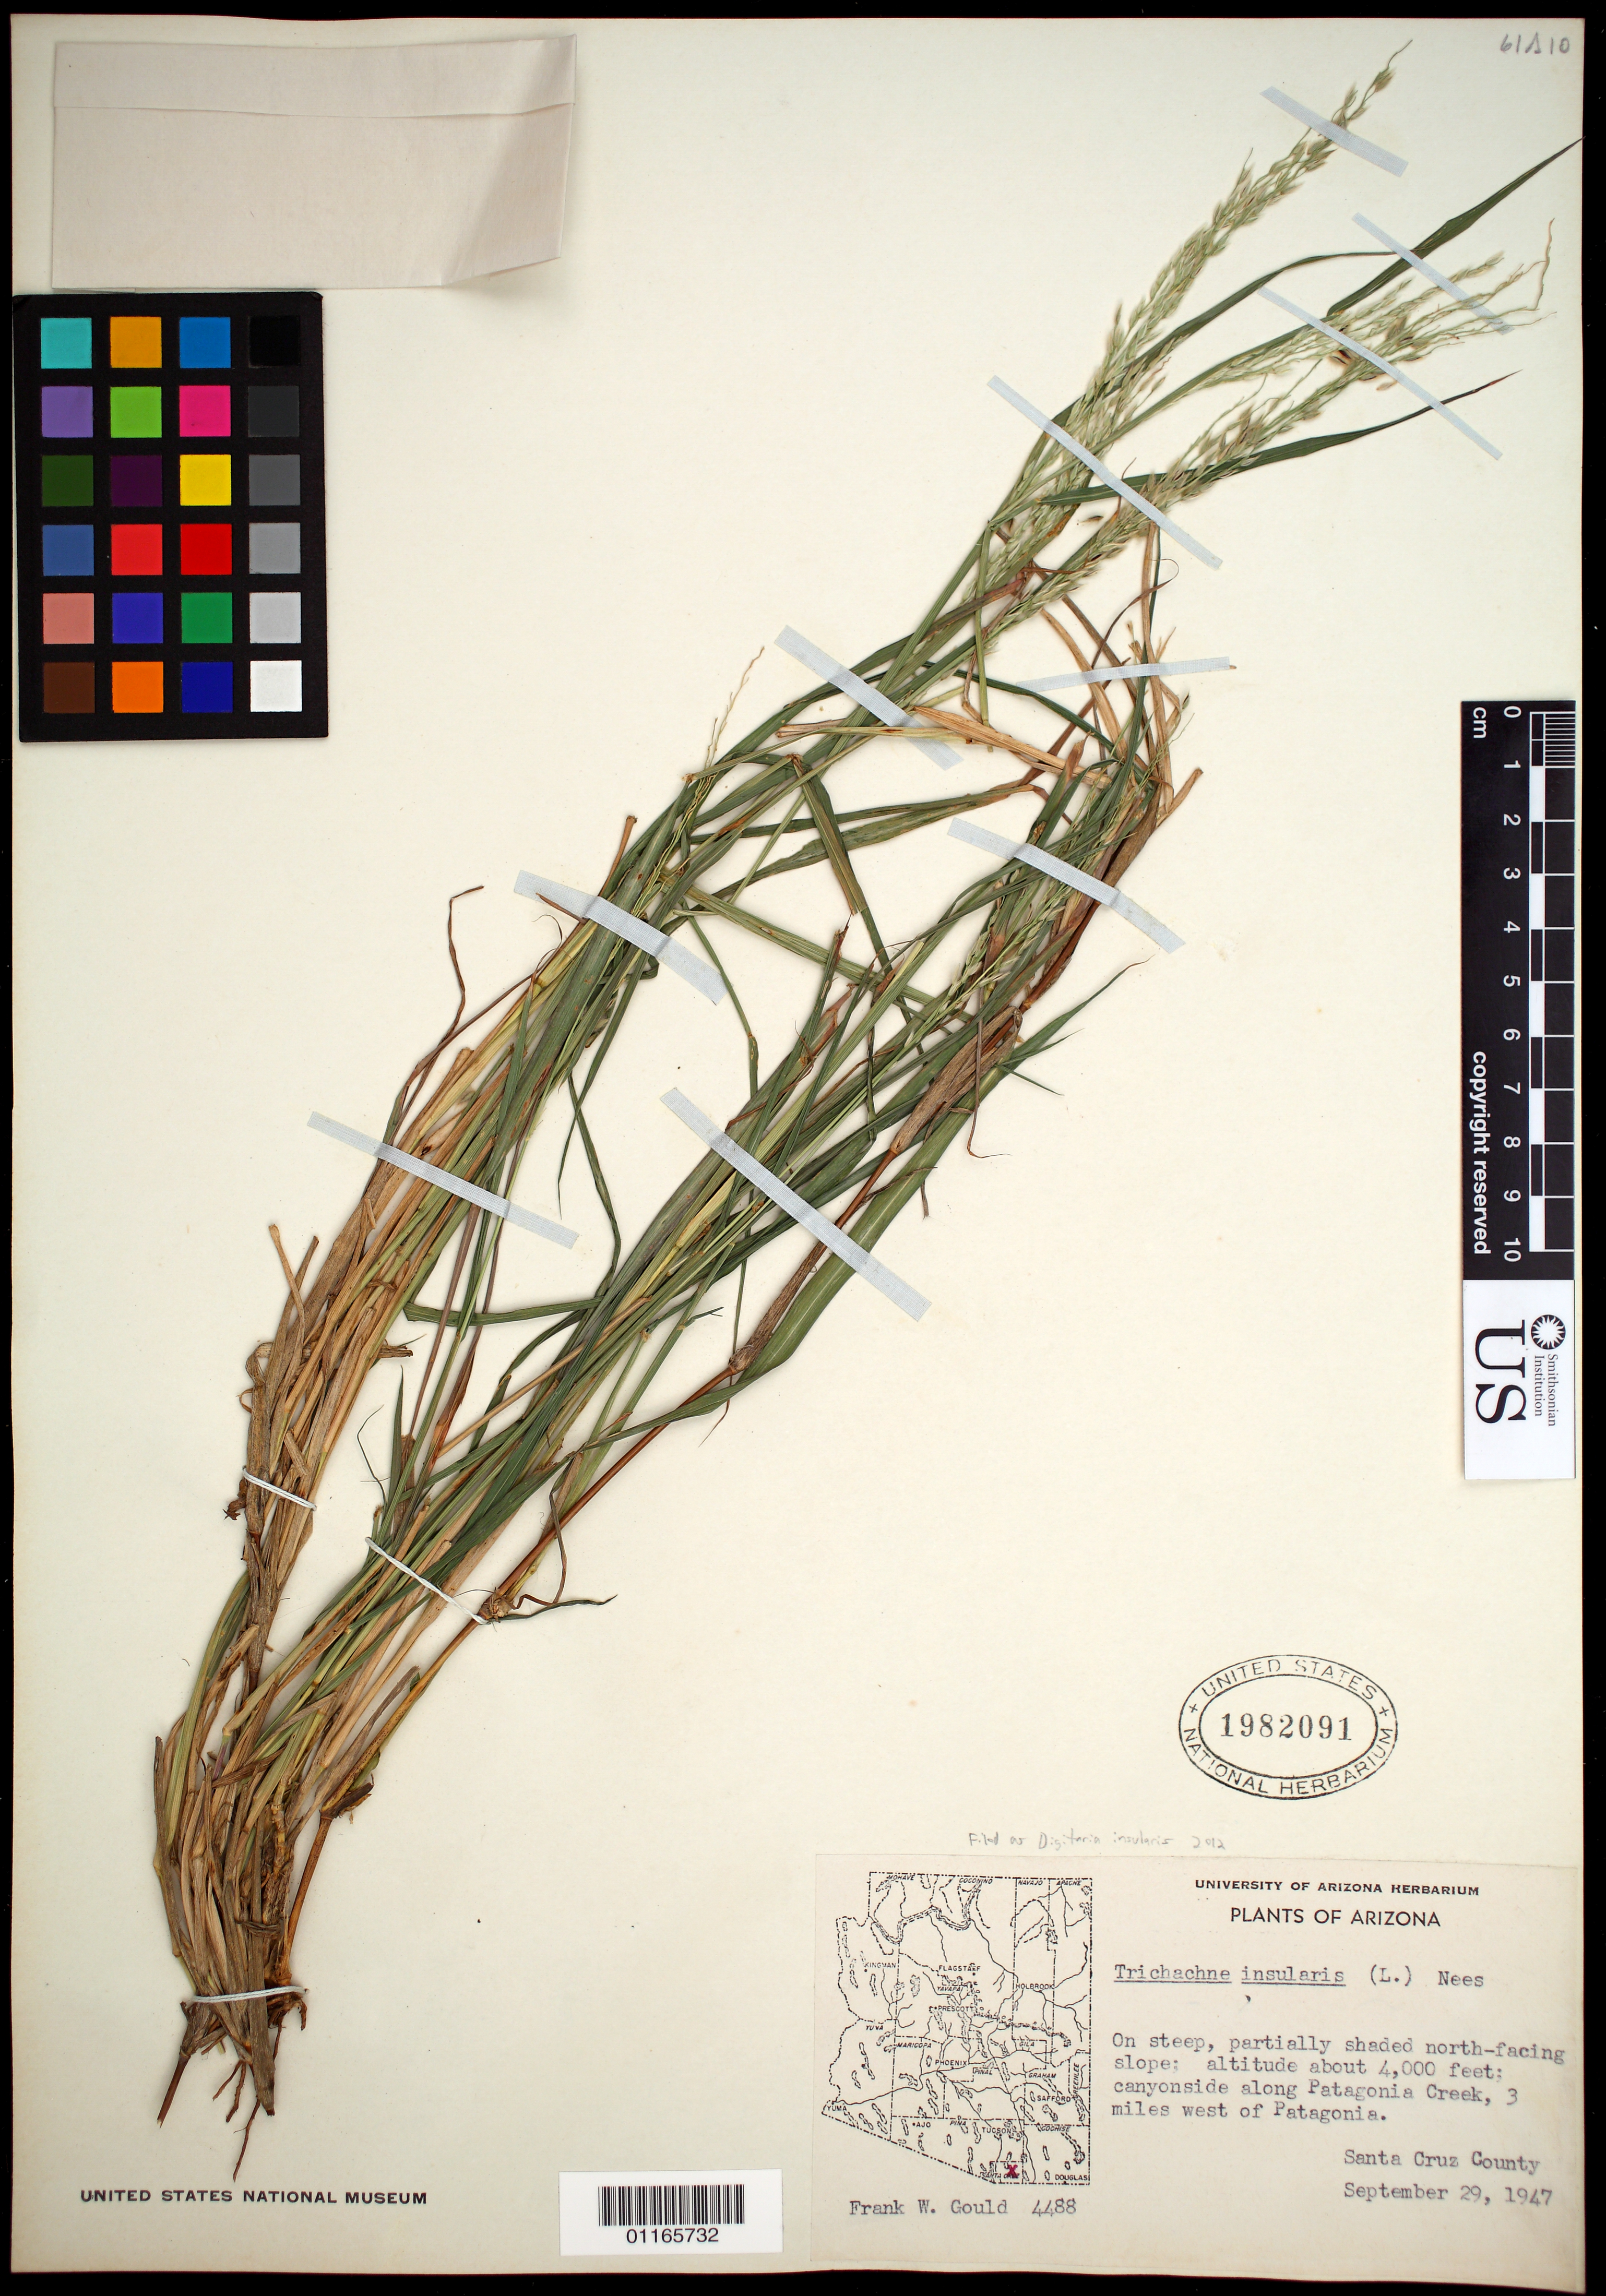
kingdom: Plantae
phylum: Tracheophyta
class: Liliopsida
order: Poales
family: Poaceae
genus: Digitaria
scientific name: Digitaria insularis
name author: (L.) Fedde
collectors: F. W. Gould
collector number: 4488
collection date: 1947-09-29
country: United States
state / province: Arizona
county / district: Santa Cruz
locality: On steep, partially shaded north-facing slope; canyonside along Patagonia Creek, 3 miles west of Patagonia.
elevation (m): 1219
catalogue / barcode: US 1982091